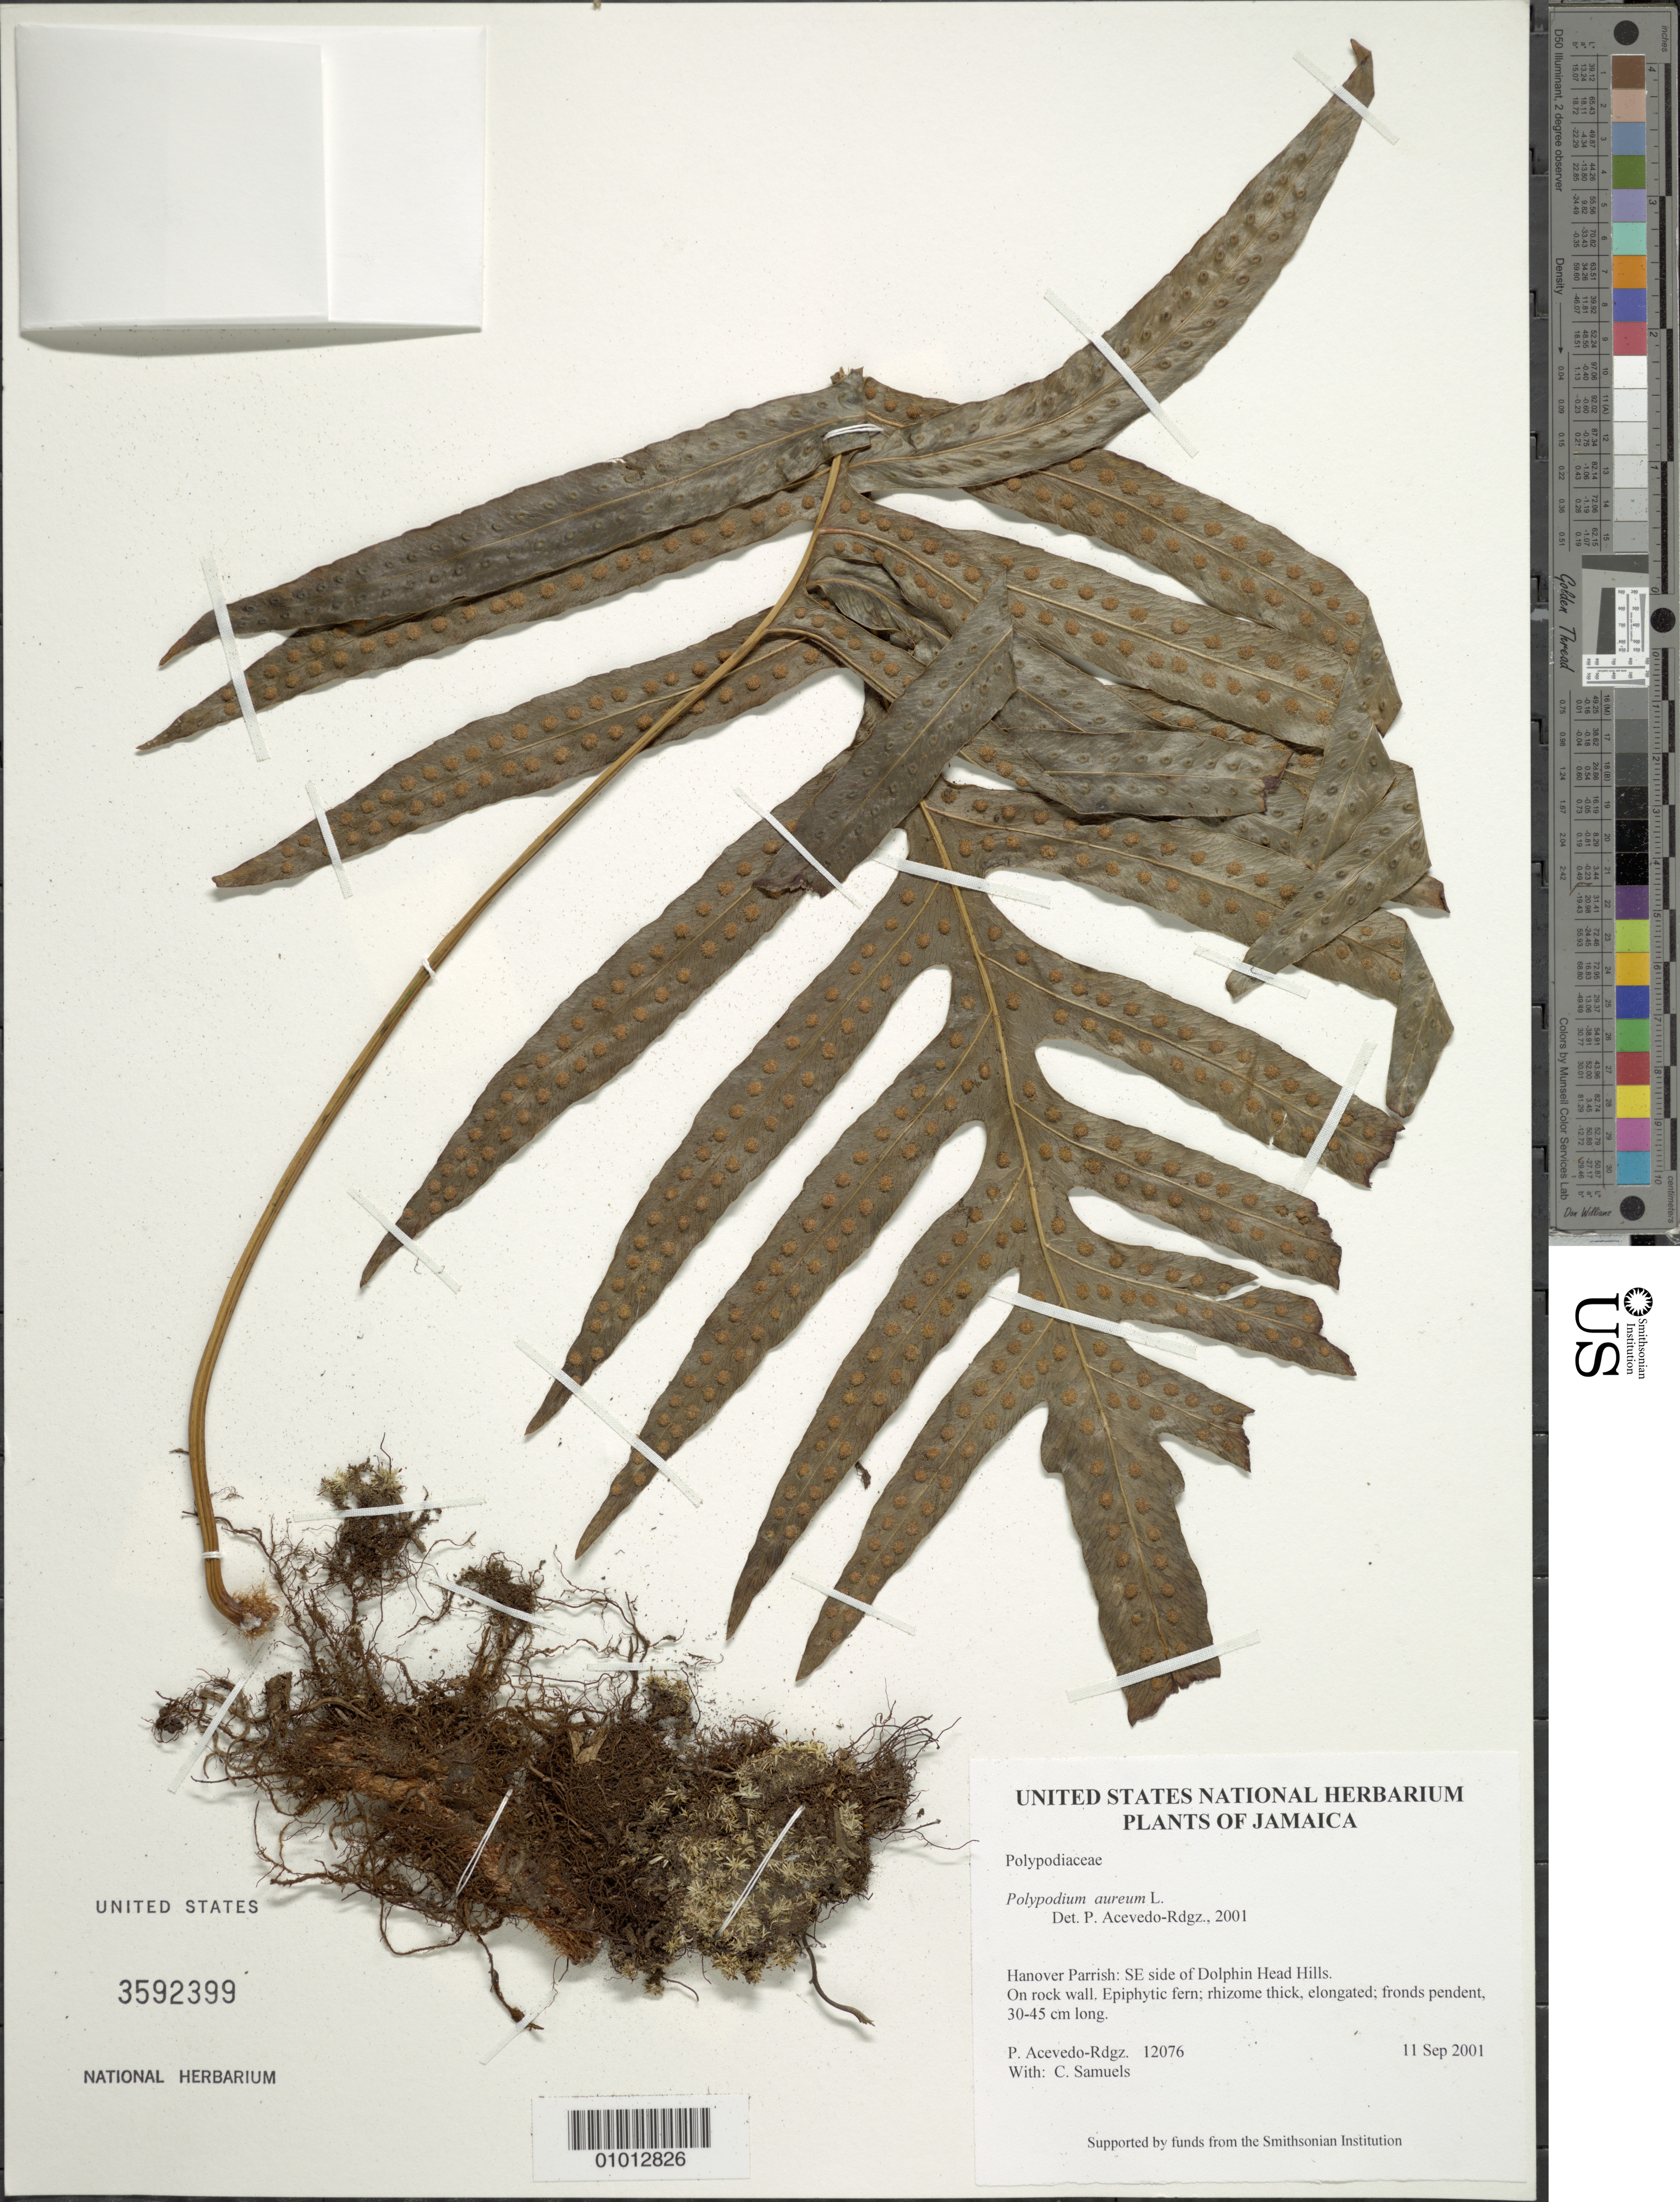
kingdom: Plantae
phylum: Tracheophyta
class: Polypodiopsida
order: Polypodiales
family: Polypodiaceae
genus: Phlebodium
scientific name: Phlebodium aureum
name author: (L.) J. Sm.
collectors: P. Acevedo-Rodr. & C. Samuels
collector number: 12076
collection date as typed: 11 Sep 2001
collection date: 2001-09-11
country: Jamaica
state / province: Hanover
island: Jamaica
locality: Hanover Parrish: SE side of Dolphin Head Hills.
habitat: On rock wall.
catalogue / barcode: US 3592388